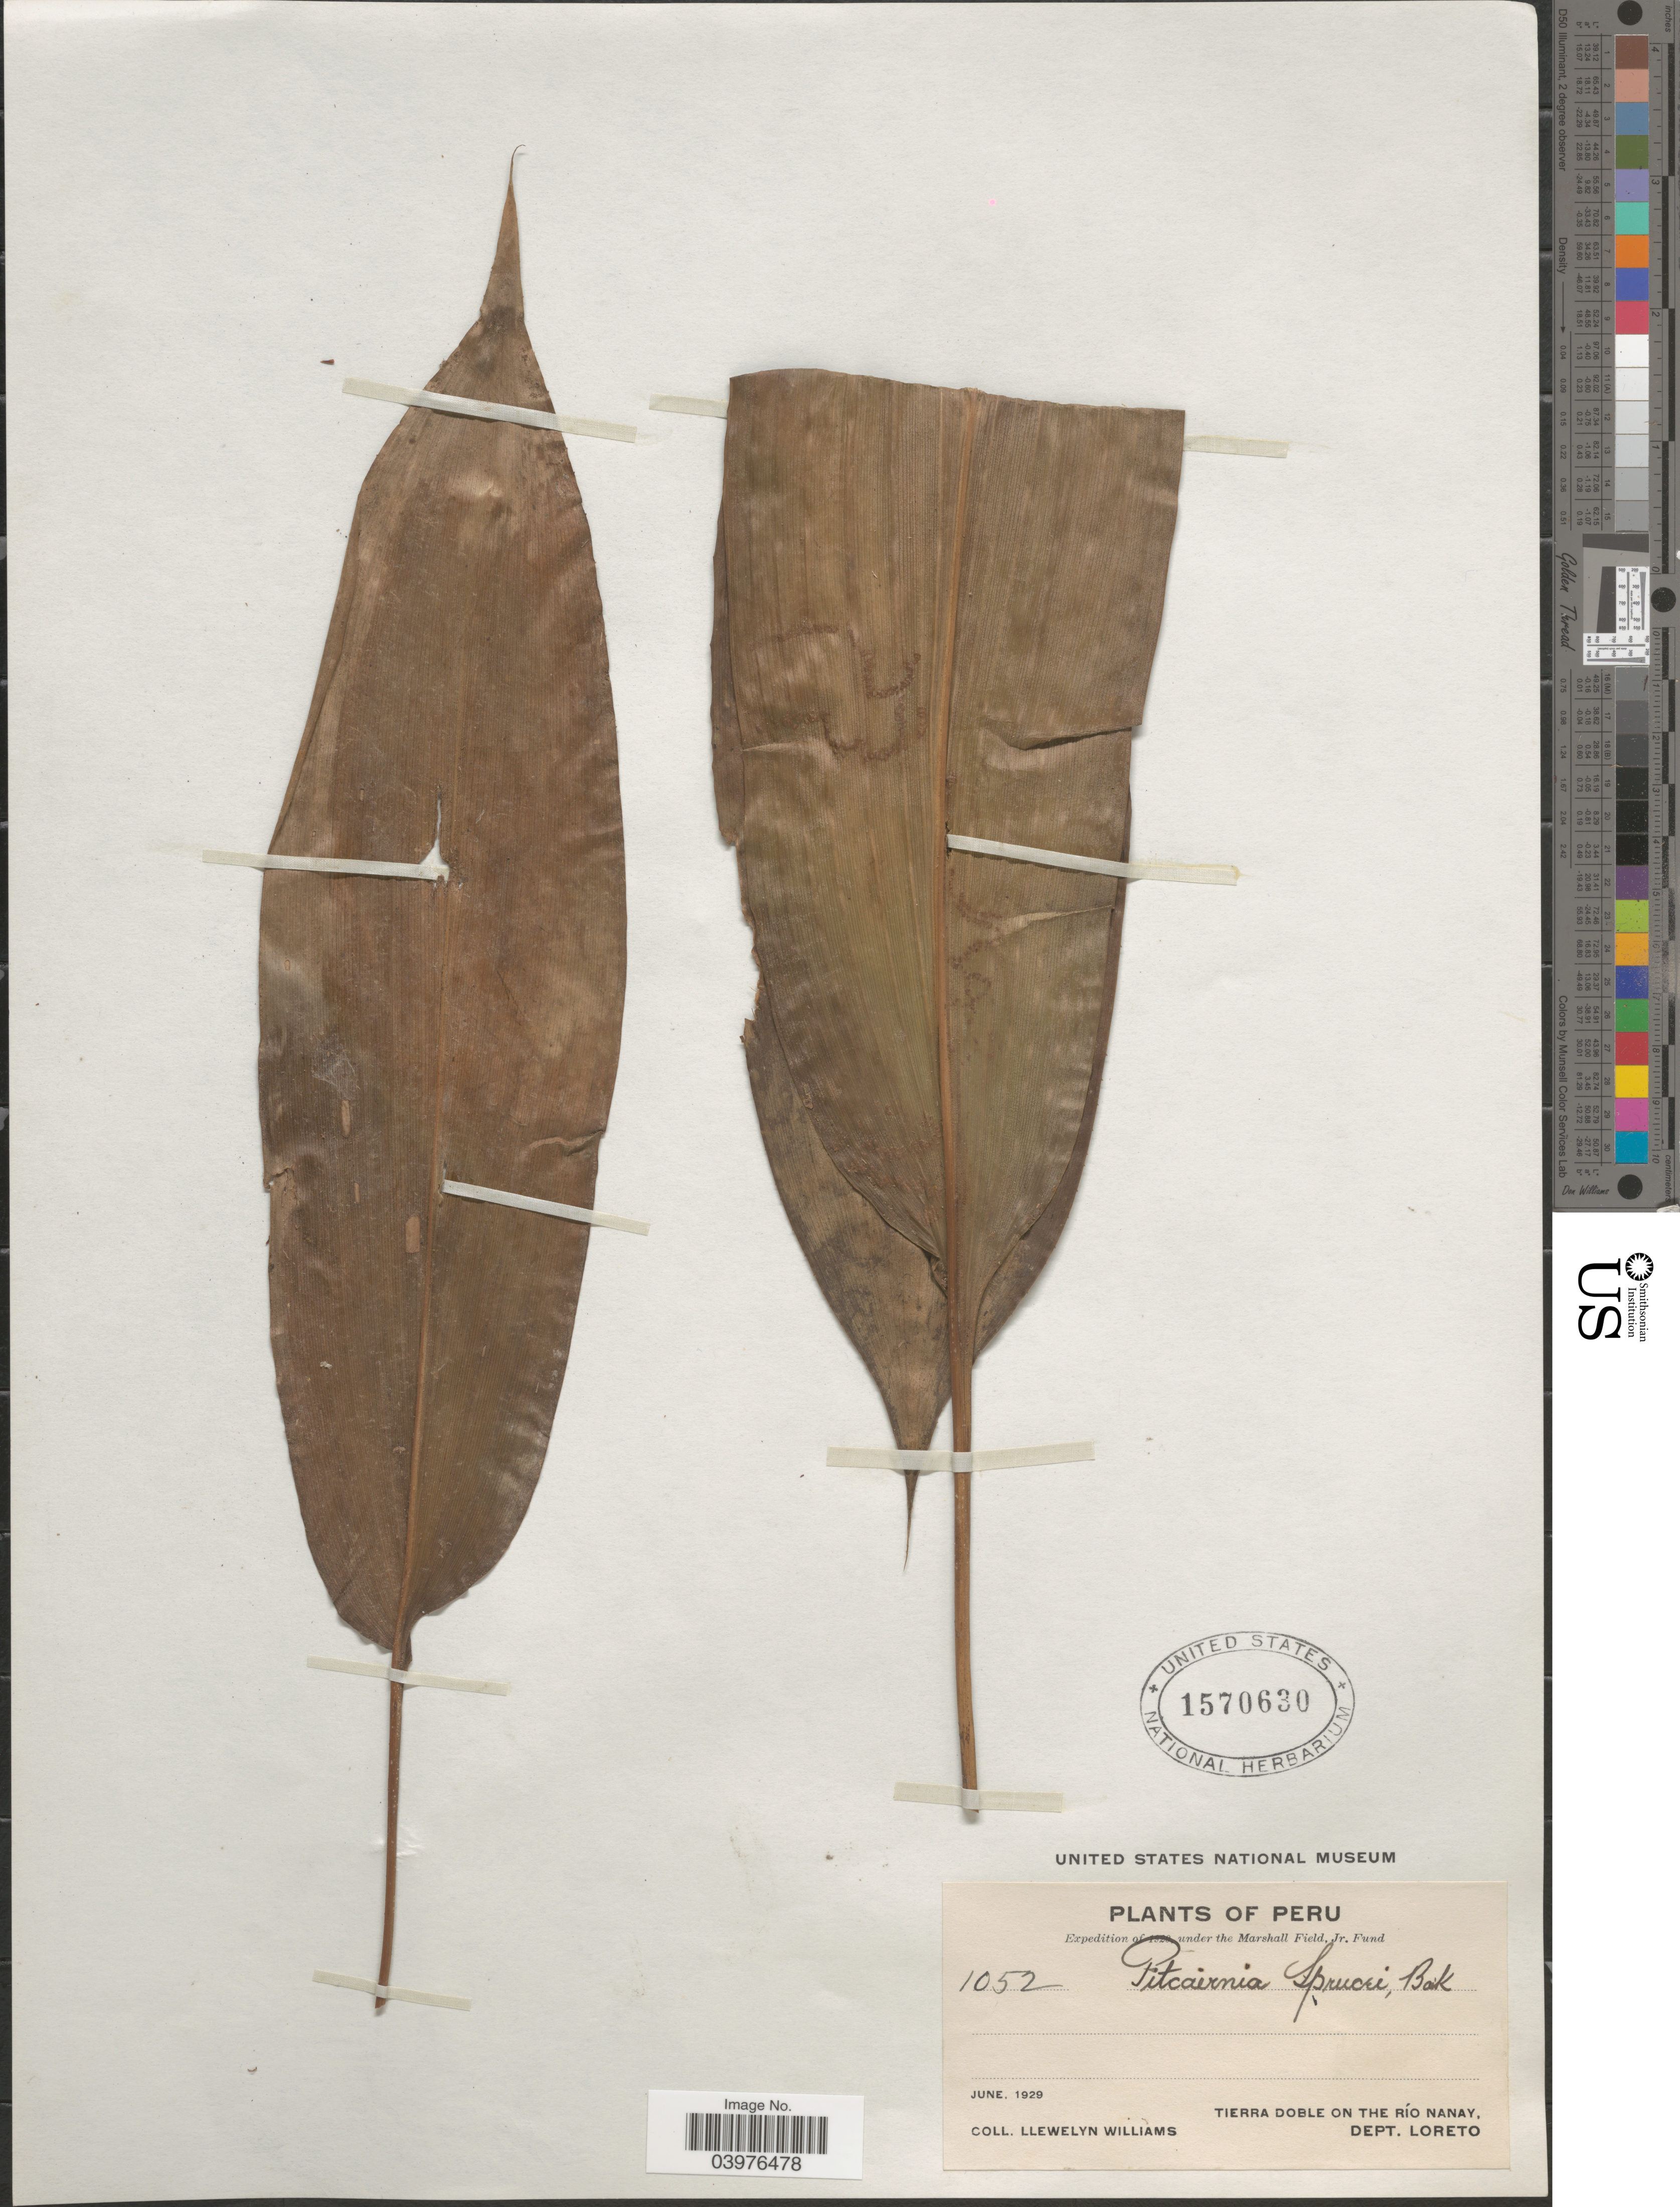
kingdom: Plantae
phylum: Tracheophyta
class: Liliopsida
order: Poales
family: Bromeliaceae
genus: Pitcairnia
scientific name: Pitcairnia sprucei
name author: Baker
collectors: Ll. Williams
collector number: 1052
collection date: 1929-06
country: Peru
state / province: Loreto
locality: Tierra Doble on the Río Nanay, Dept. Loreto.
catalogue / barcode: US 1570630